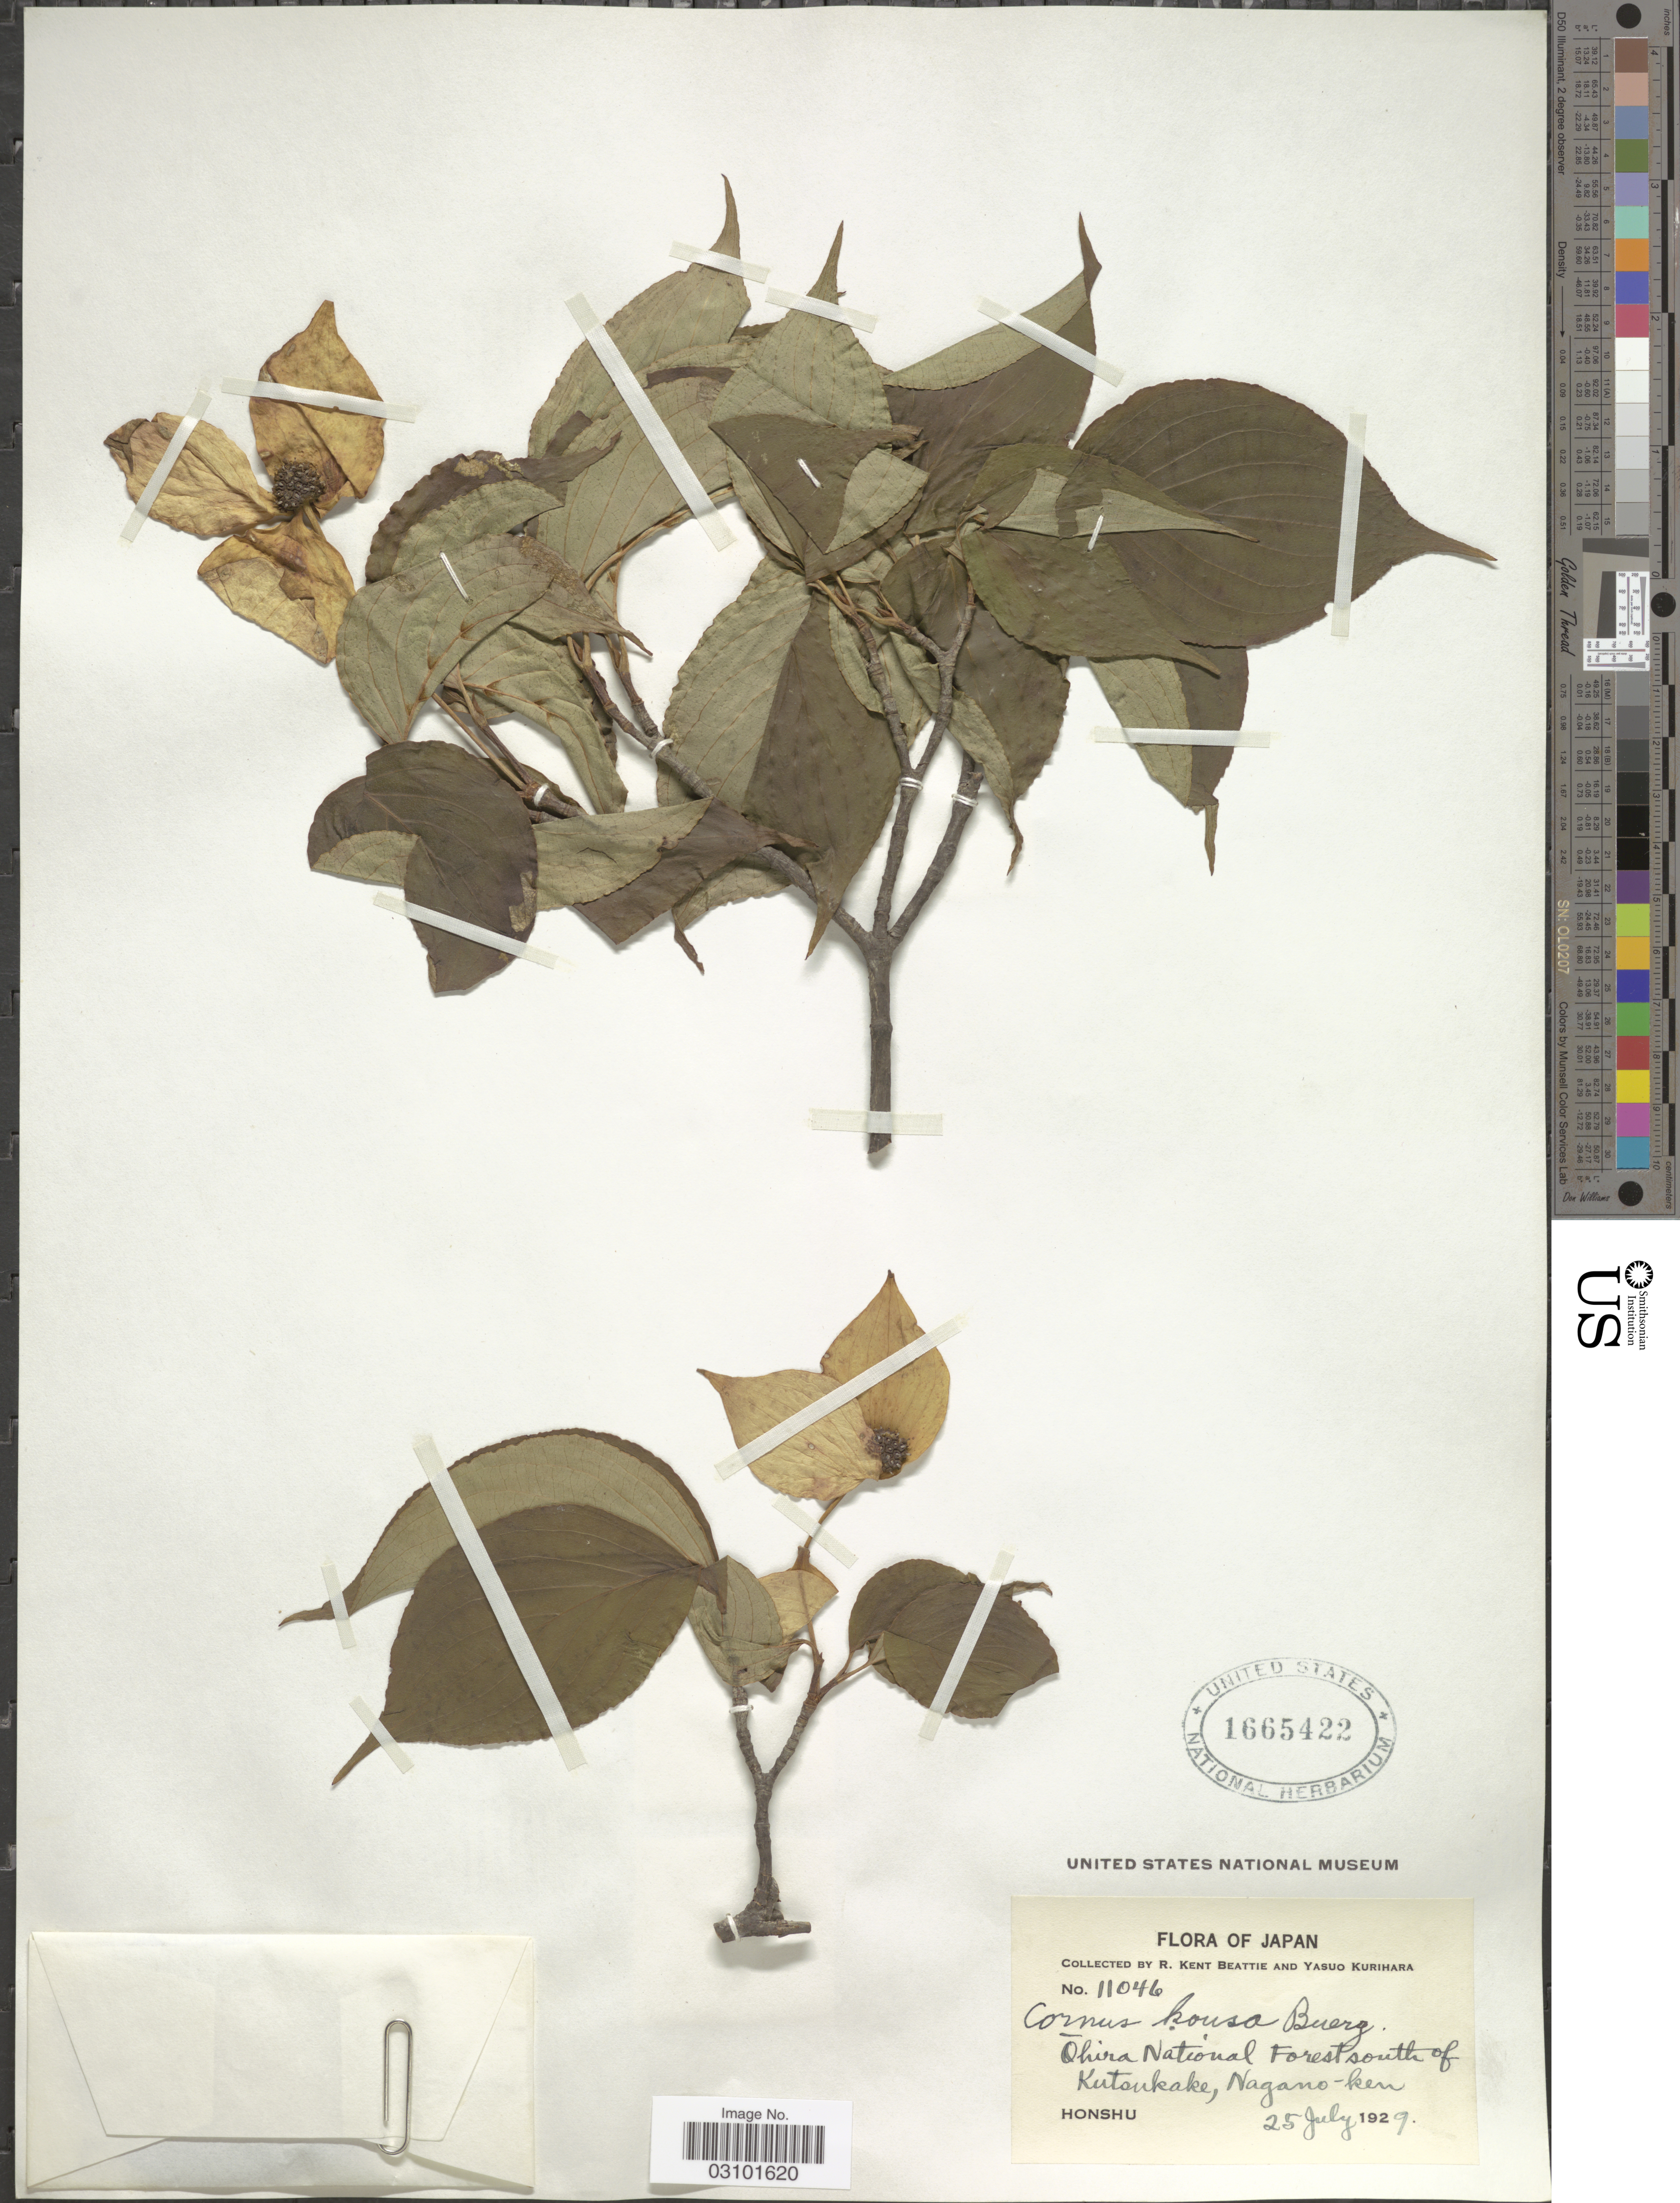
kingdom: Plantae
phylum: Tracheophyta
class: Magnoliopsida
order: Cornales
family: Cornaceae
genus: Cornus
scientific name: Cornus kousa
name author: F. Buerger ex Miq.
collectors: R. K. Beattie & Y. Kurihara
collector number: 11046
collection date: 1929-07-25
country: Japan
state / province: Nagano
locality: Ohira National Forest south of Kutsukake, Nagano-ken. Honshu.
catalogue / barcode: US 1665422